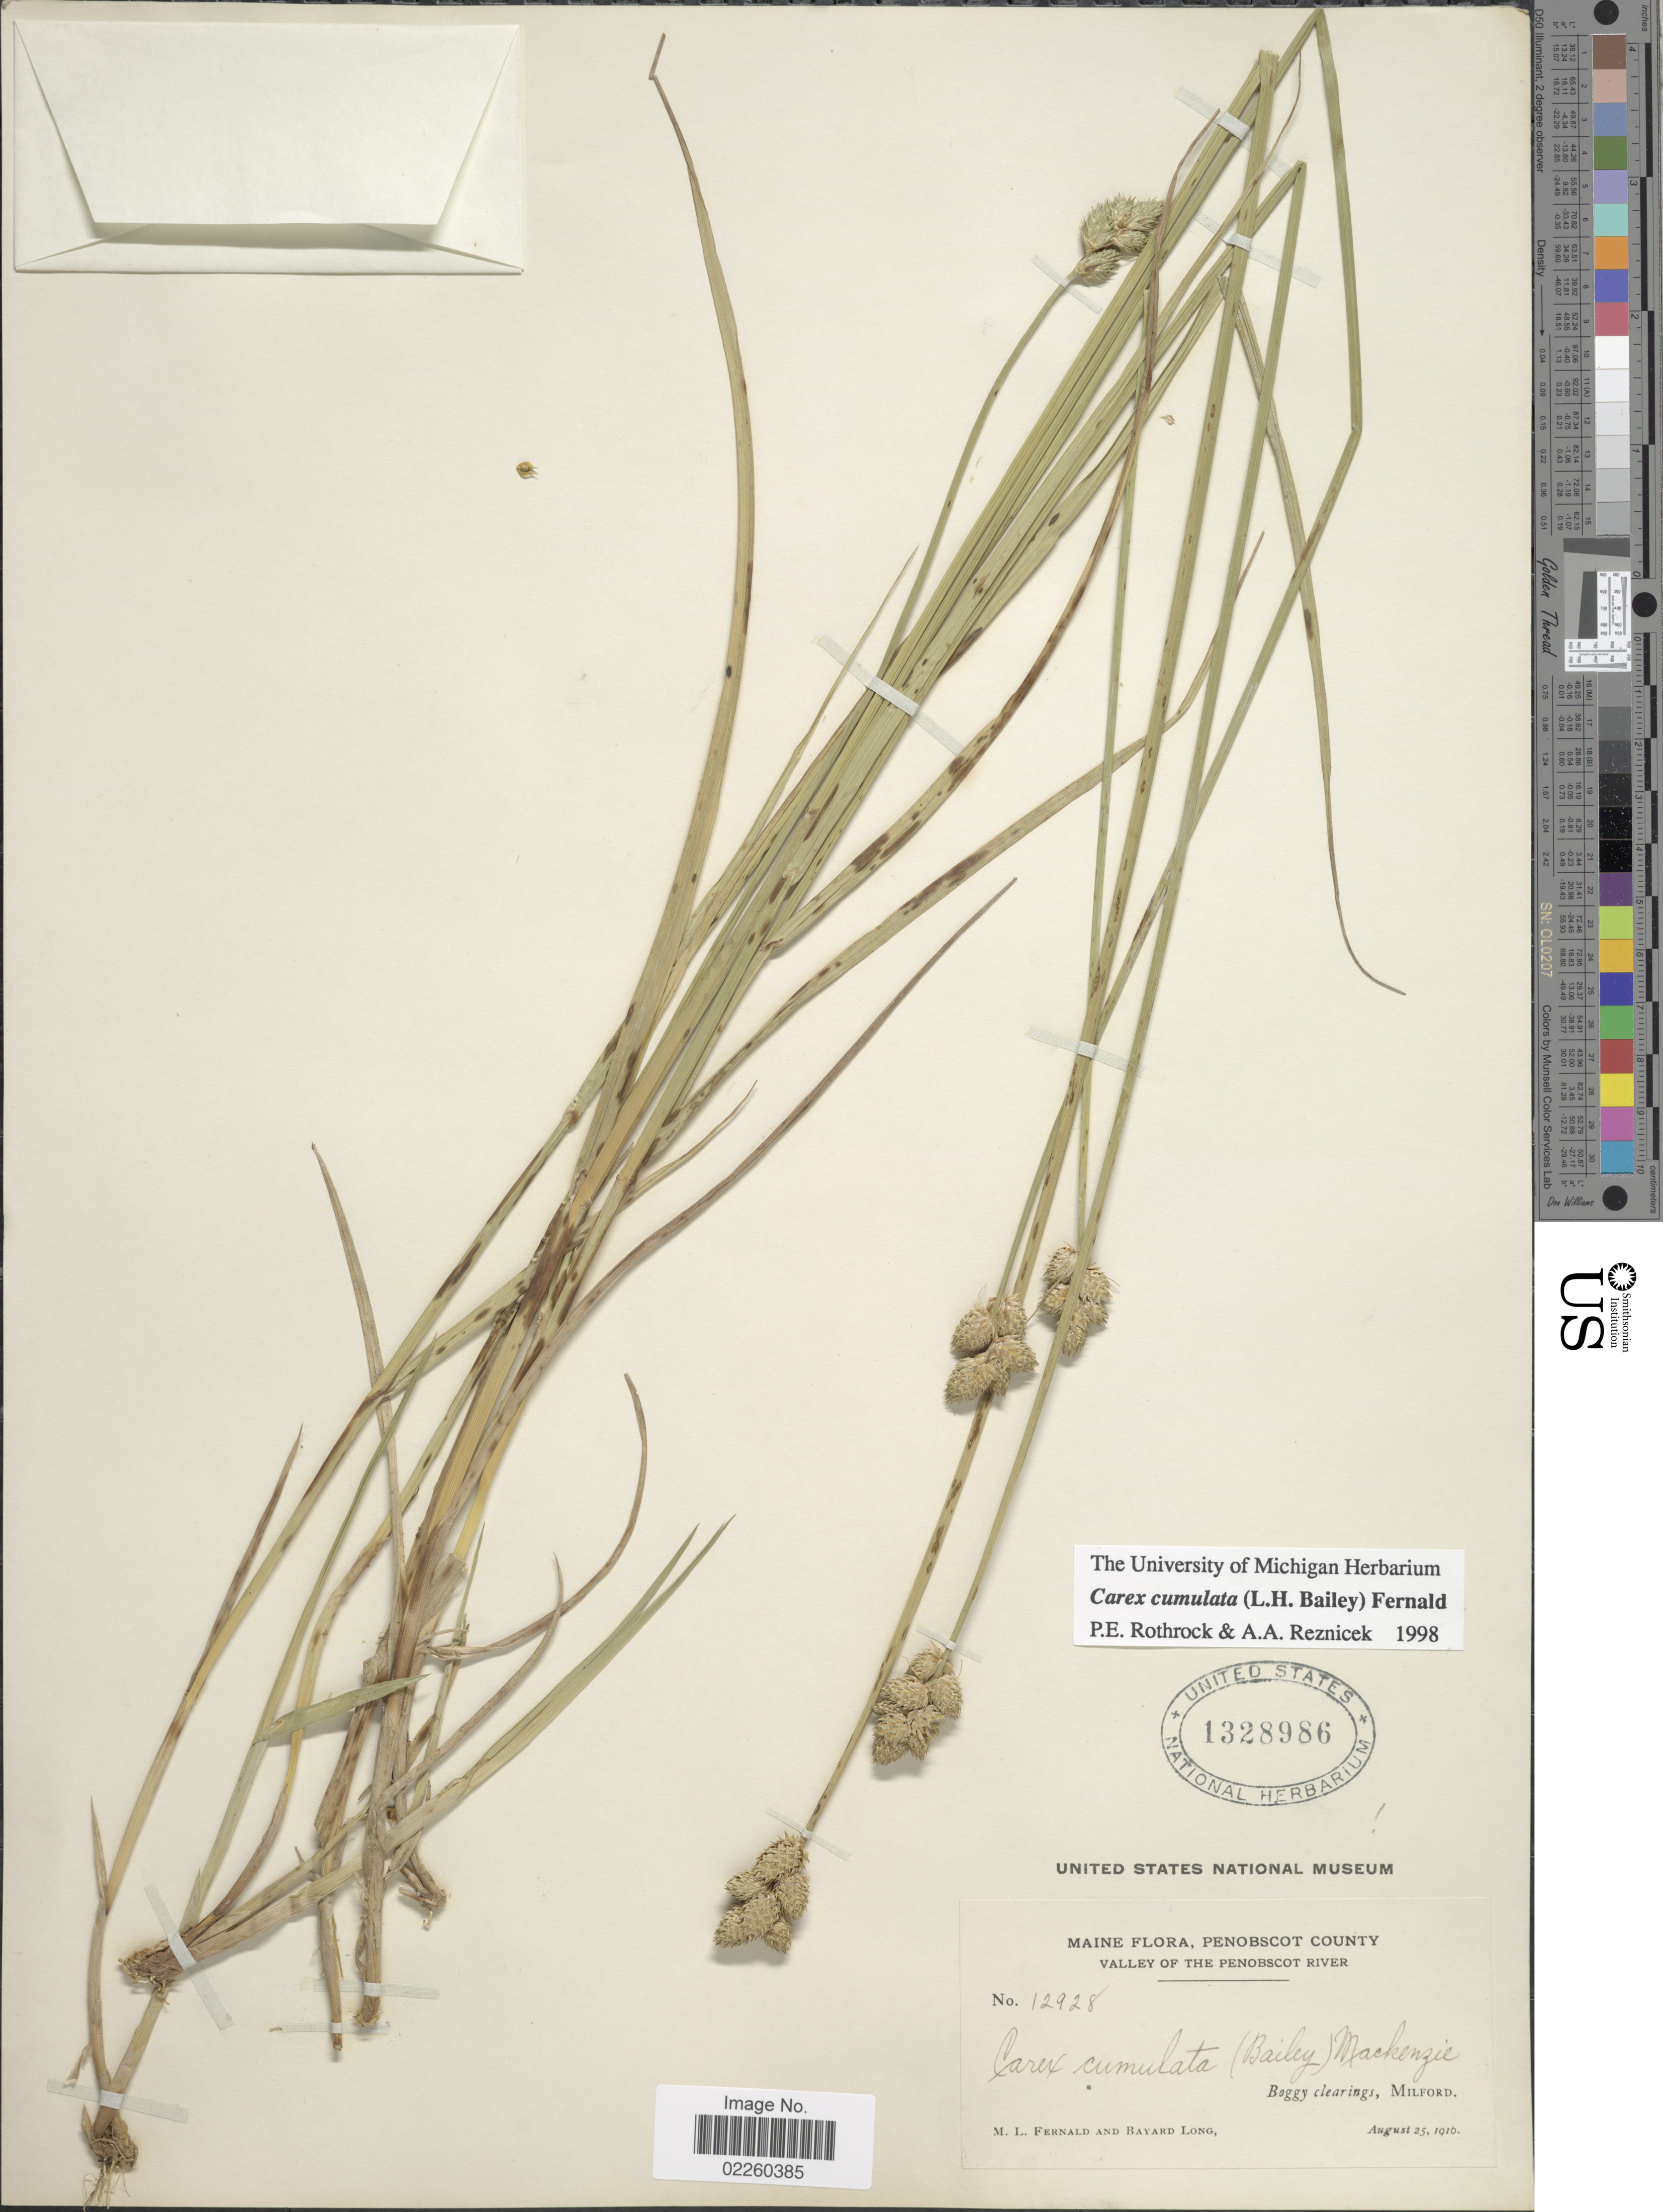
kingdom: Plantae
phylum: Tracheophyta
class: Liliopsida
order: Poales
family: Cyperaceae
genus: Carex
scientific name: Carex cumulata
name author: (L.H. Bailey) Mack.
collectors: M. L. Fernald & B. Long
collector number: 12928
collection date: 1910-08-25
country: United States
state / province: Maine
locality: Penobscot County, Valley of the Penobscot River, Boggy clearings, Milford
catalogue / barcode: US 1328986